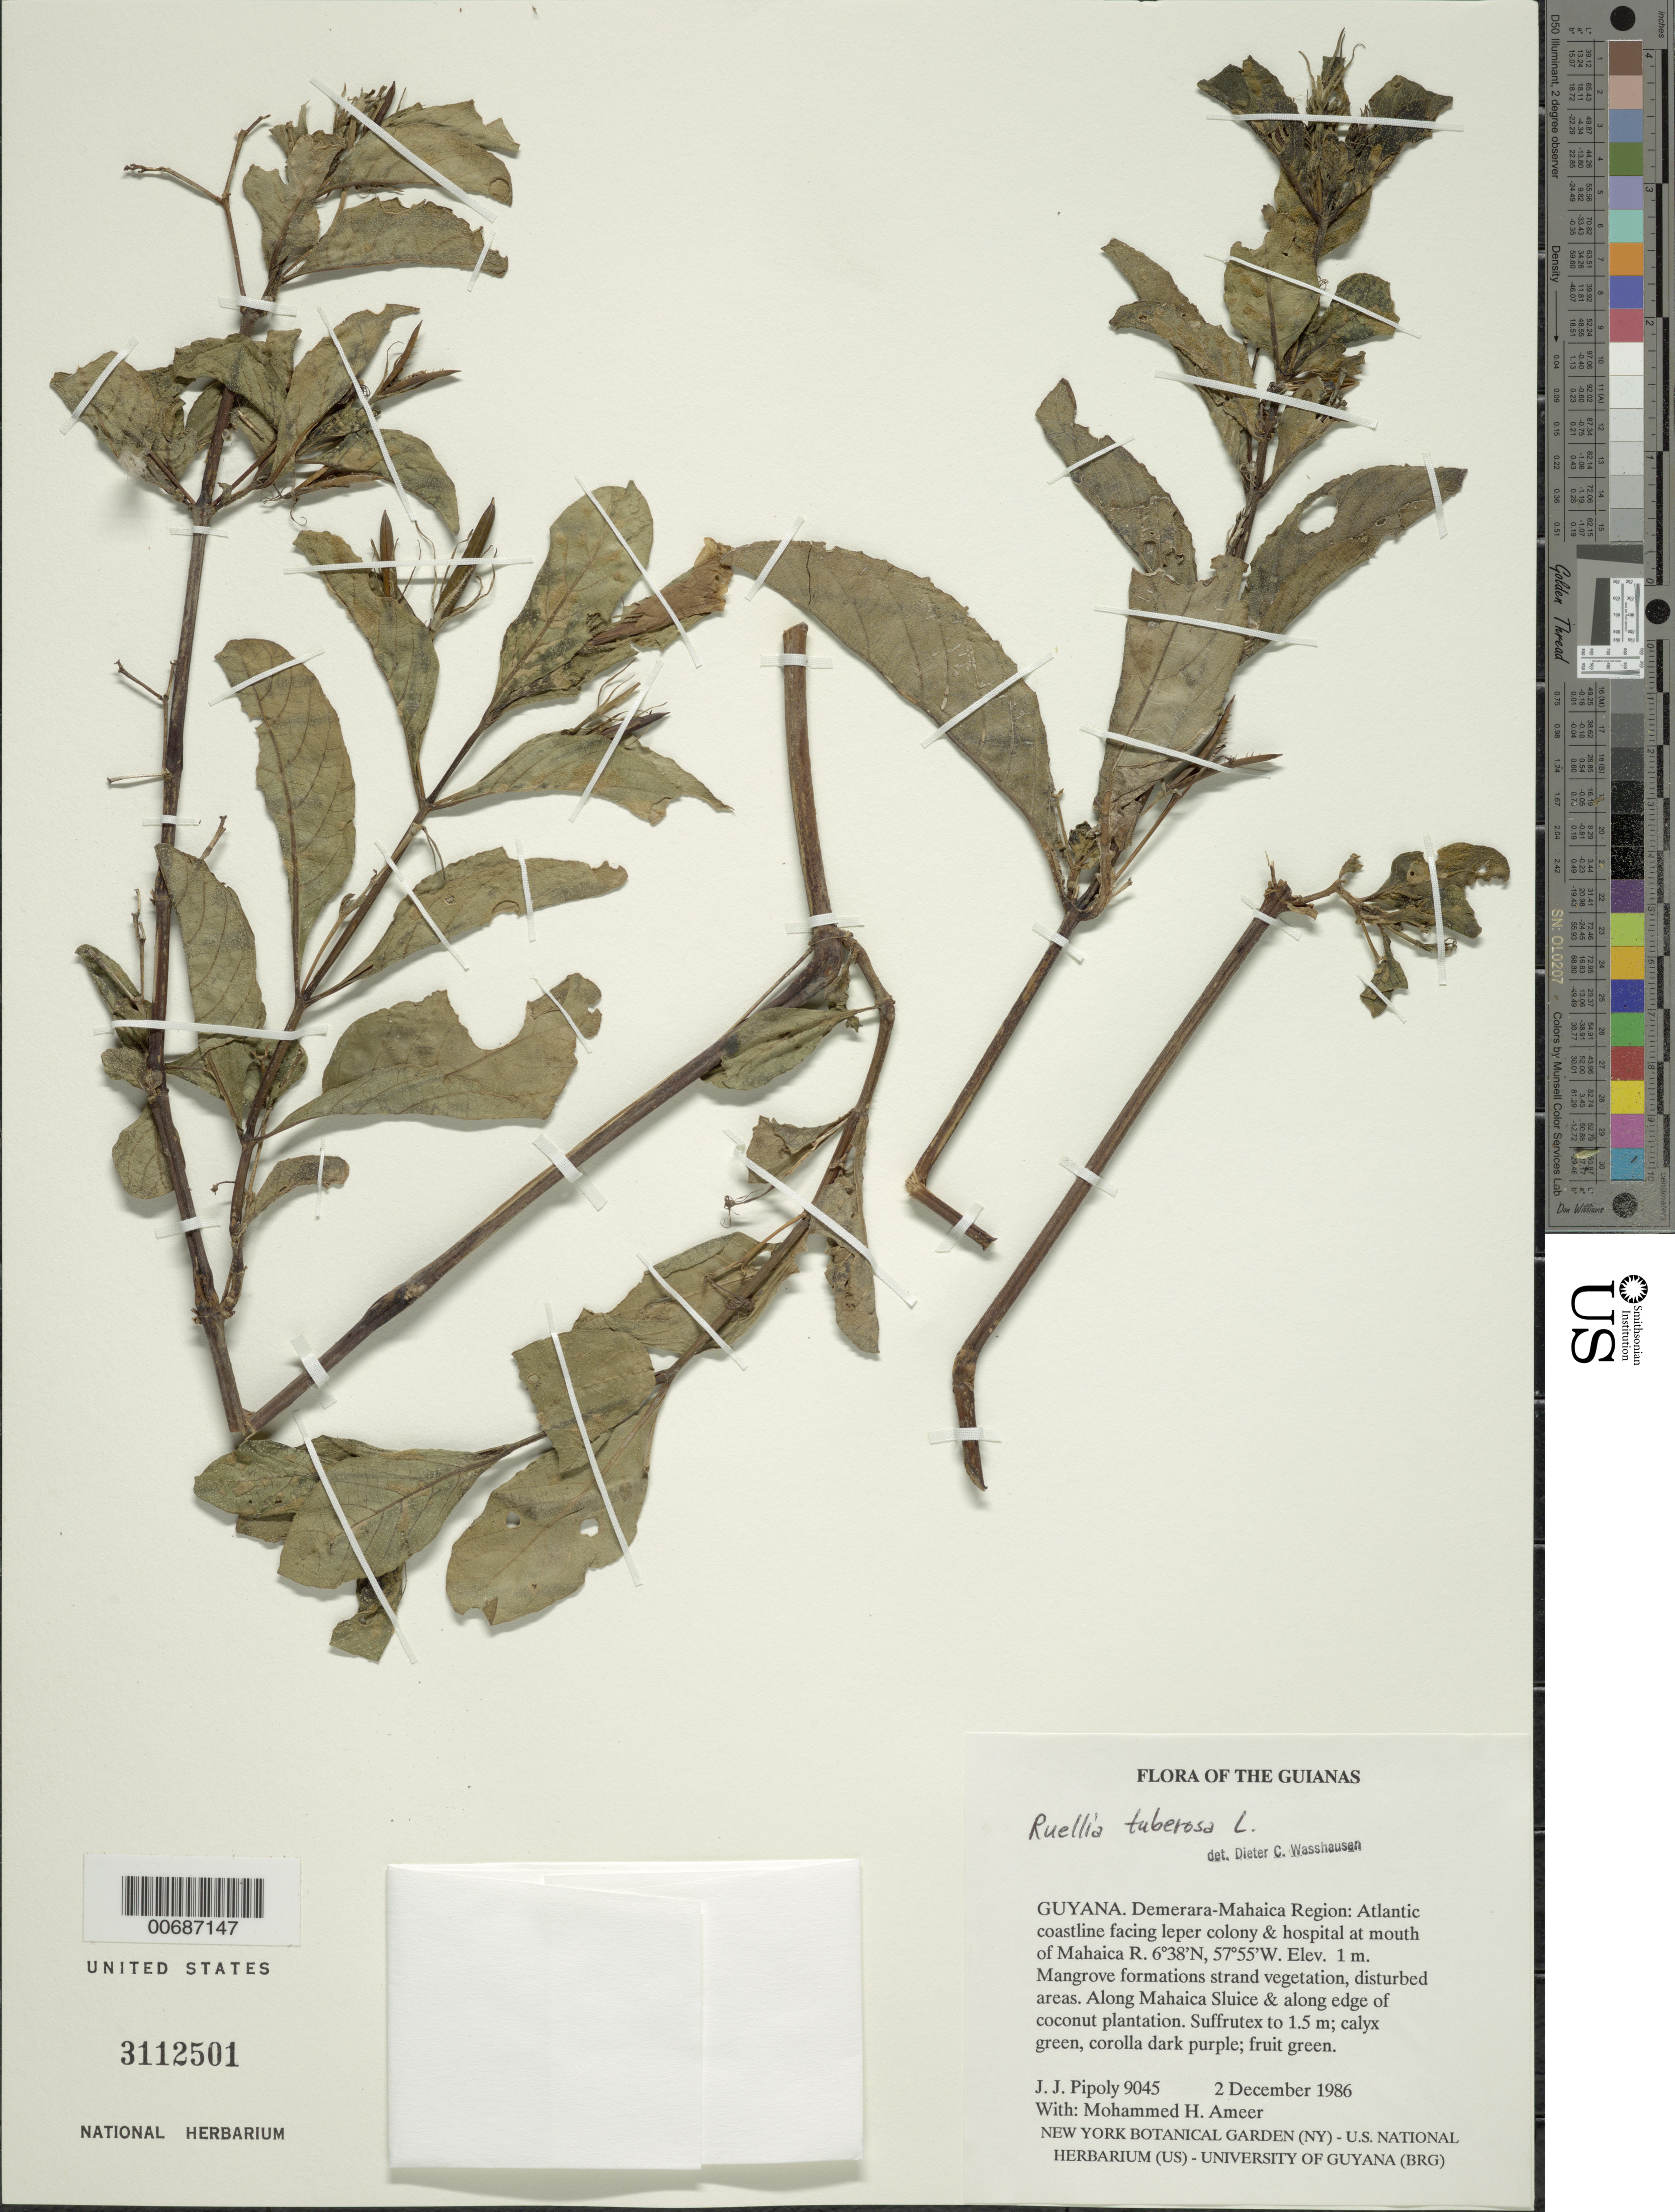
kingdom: Plantae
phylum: Tracheophyta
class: Magnoliopsida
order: Lamiales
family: Acanthaceae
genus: Ruellia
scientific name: Ruellia tuberosa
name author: L.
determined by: Wasshausen, Dieter C., (BOT), Smithsonian Institution - National Museum of Natural History (UNITED STATES)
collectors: J. J. Pipoly & M. Ameer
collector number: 9045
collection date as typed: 2 December 1986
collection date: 1986-12-02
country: Guyana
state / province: Demerara-Mahaica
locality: Atlantic coastline facing leper colony & hospital at mouth of Mahaica R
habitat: Mangrove formations strand vegetation, disturbed areas. Along Mahaica Sluice & along edge of coconut plantation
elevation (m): -6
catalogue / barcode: US 3112501